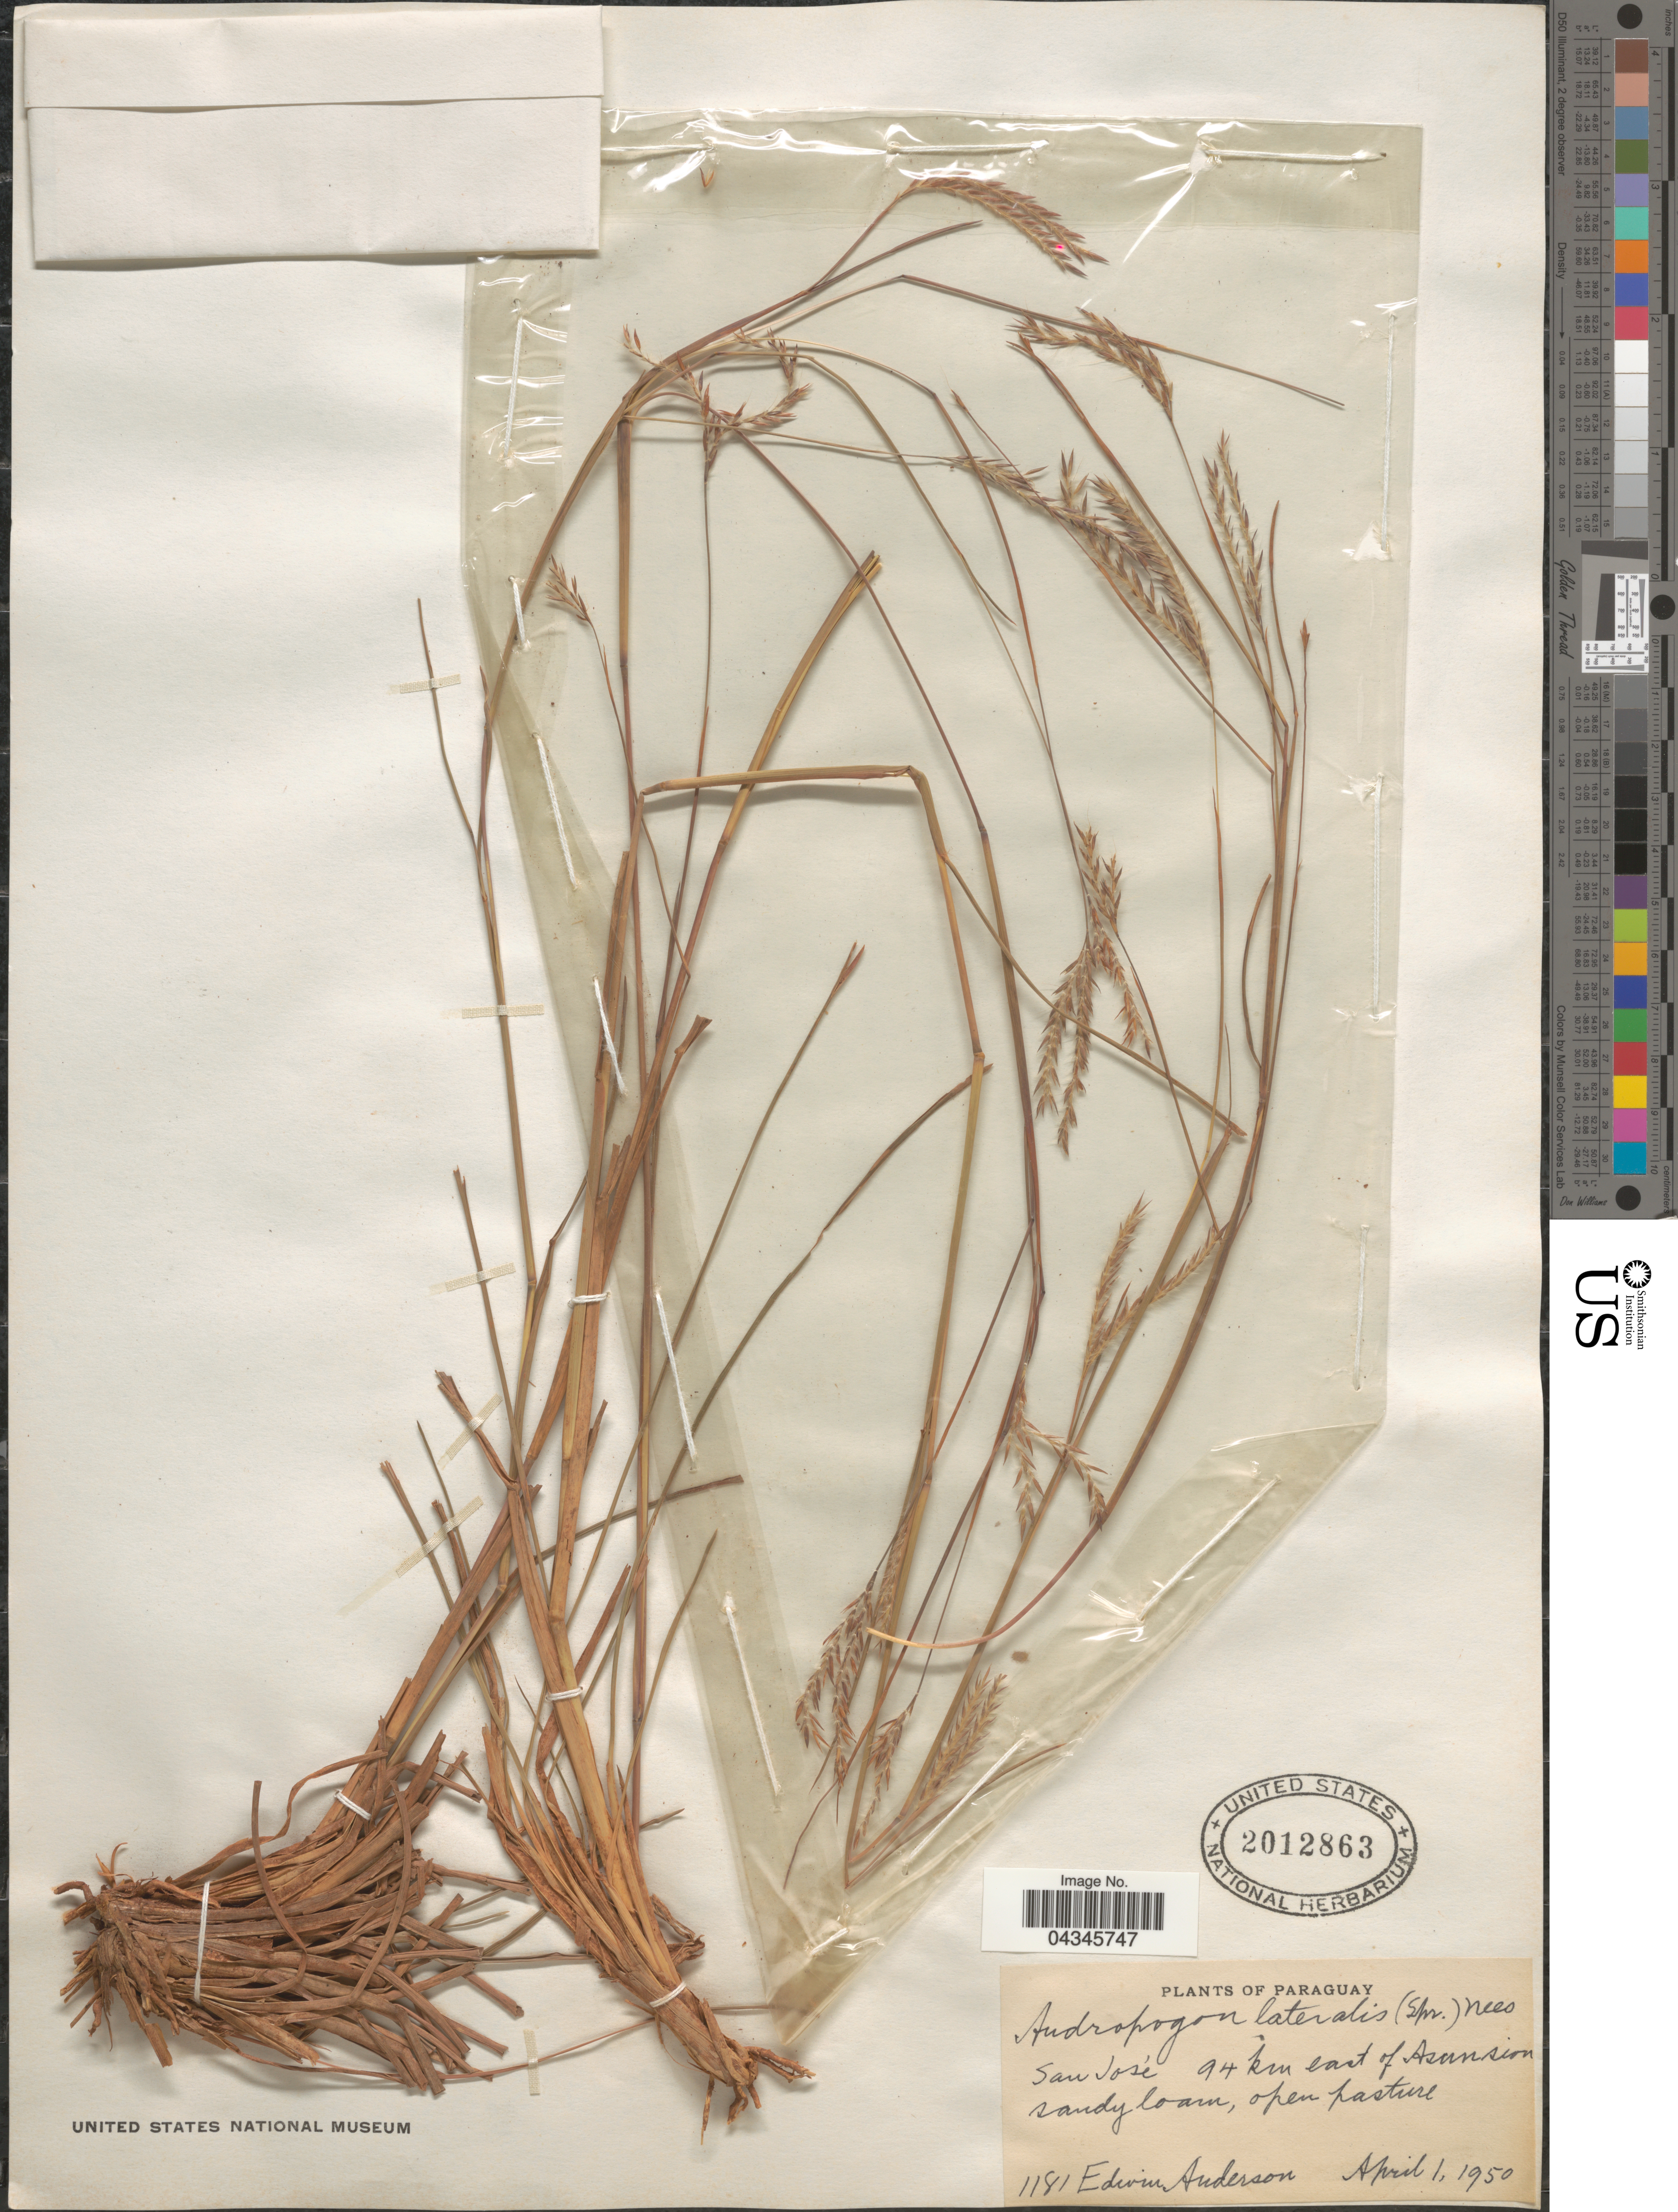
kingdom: Plantae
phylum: Tracheophyta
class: Liliopsida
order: Poales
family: Poaceae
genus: Andropogon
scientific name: Andropogon lateralis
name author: Nees in Mart.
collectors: E. Anderson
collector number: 1181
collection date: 1950-04-01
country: Paraguay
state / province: Asuncion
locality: San José 94 km east of Asuncion. Sandy loam, open pasture.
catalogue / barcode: US 2012863